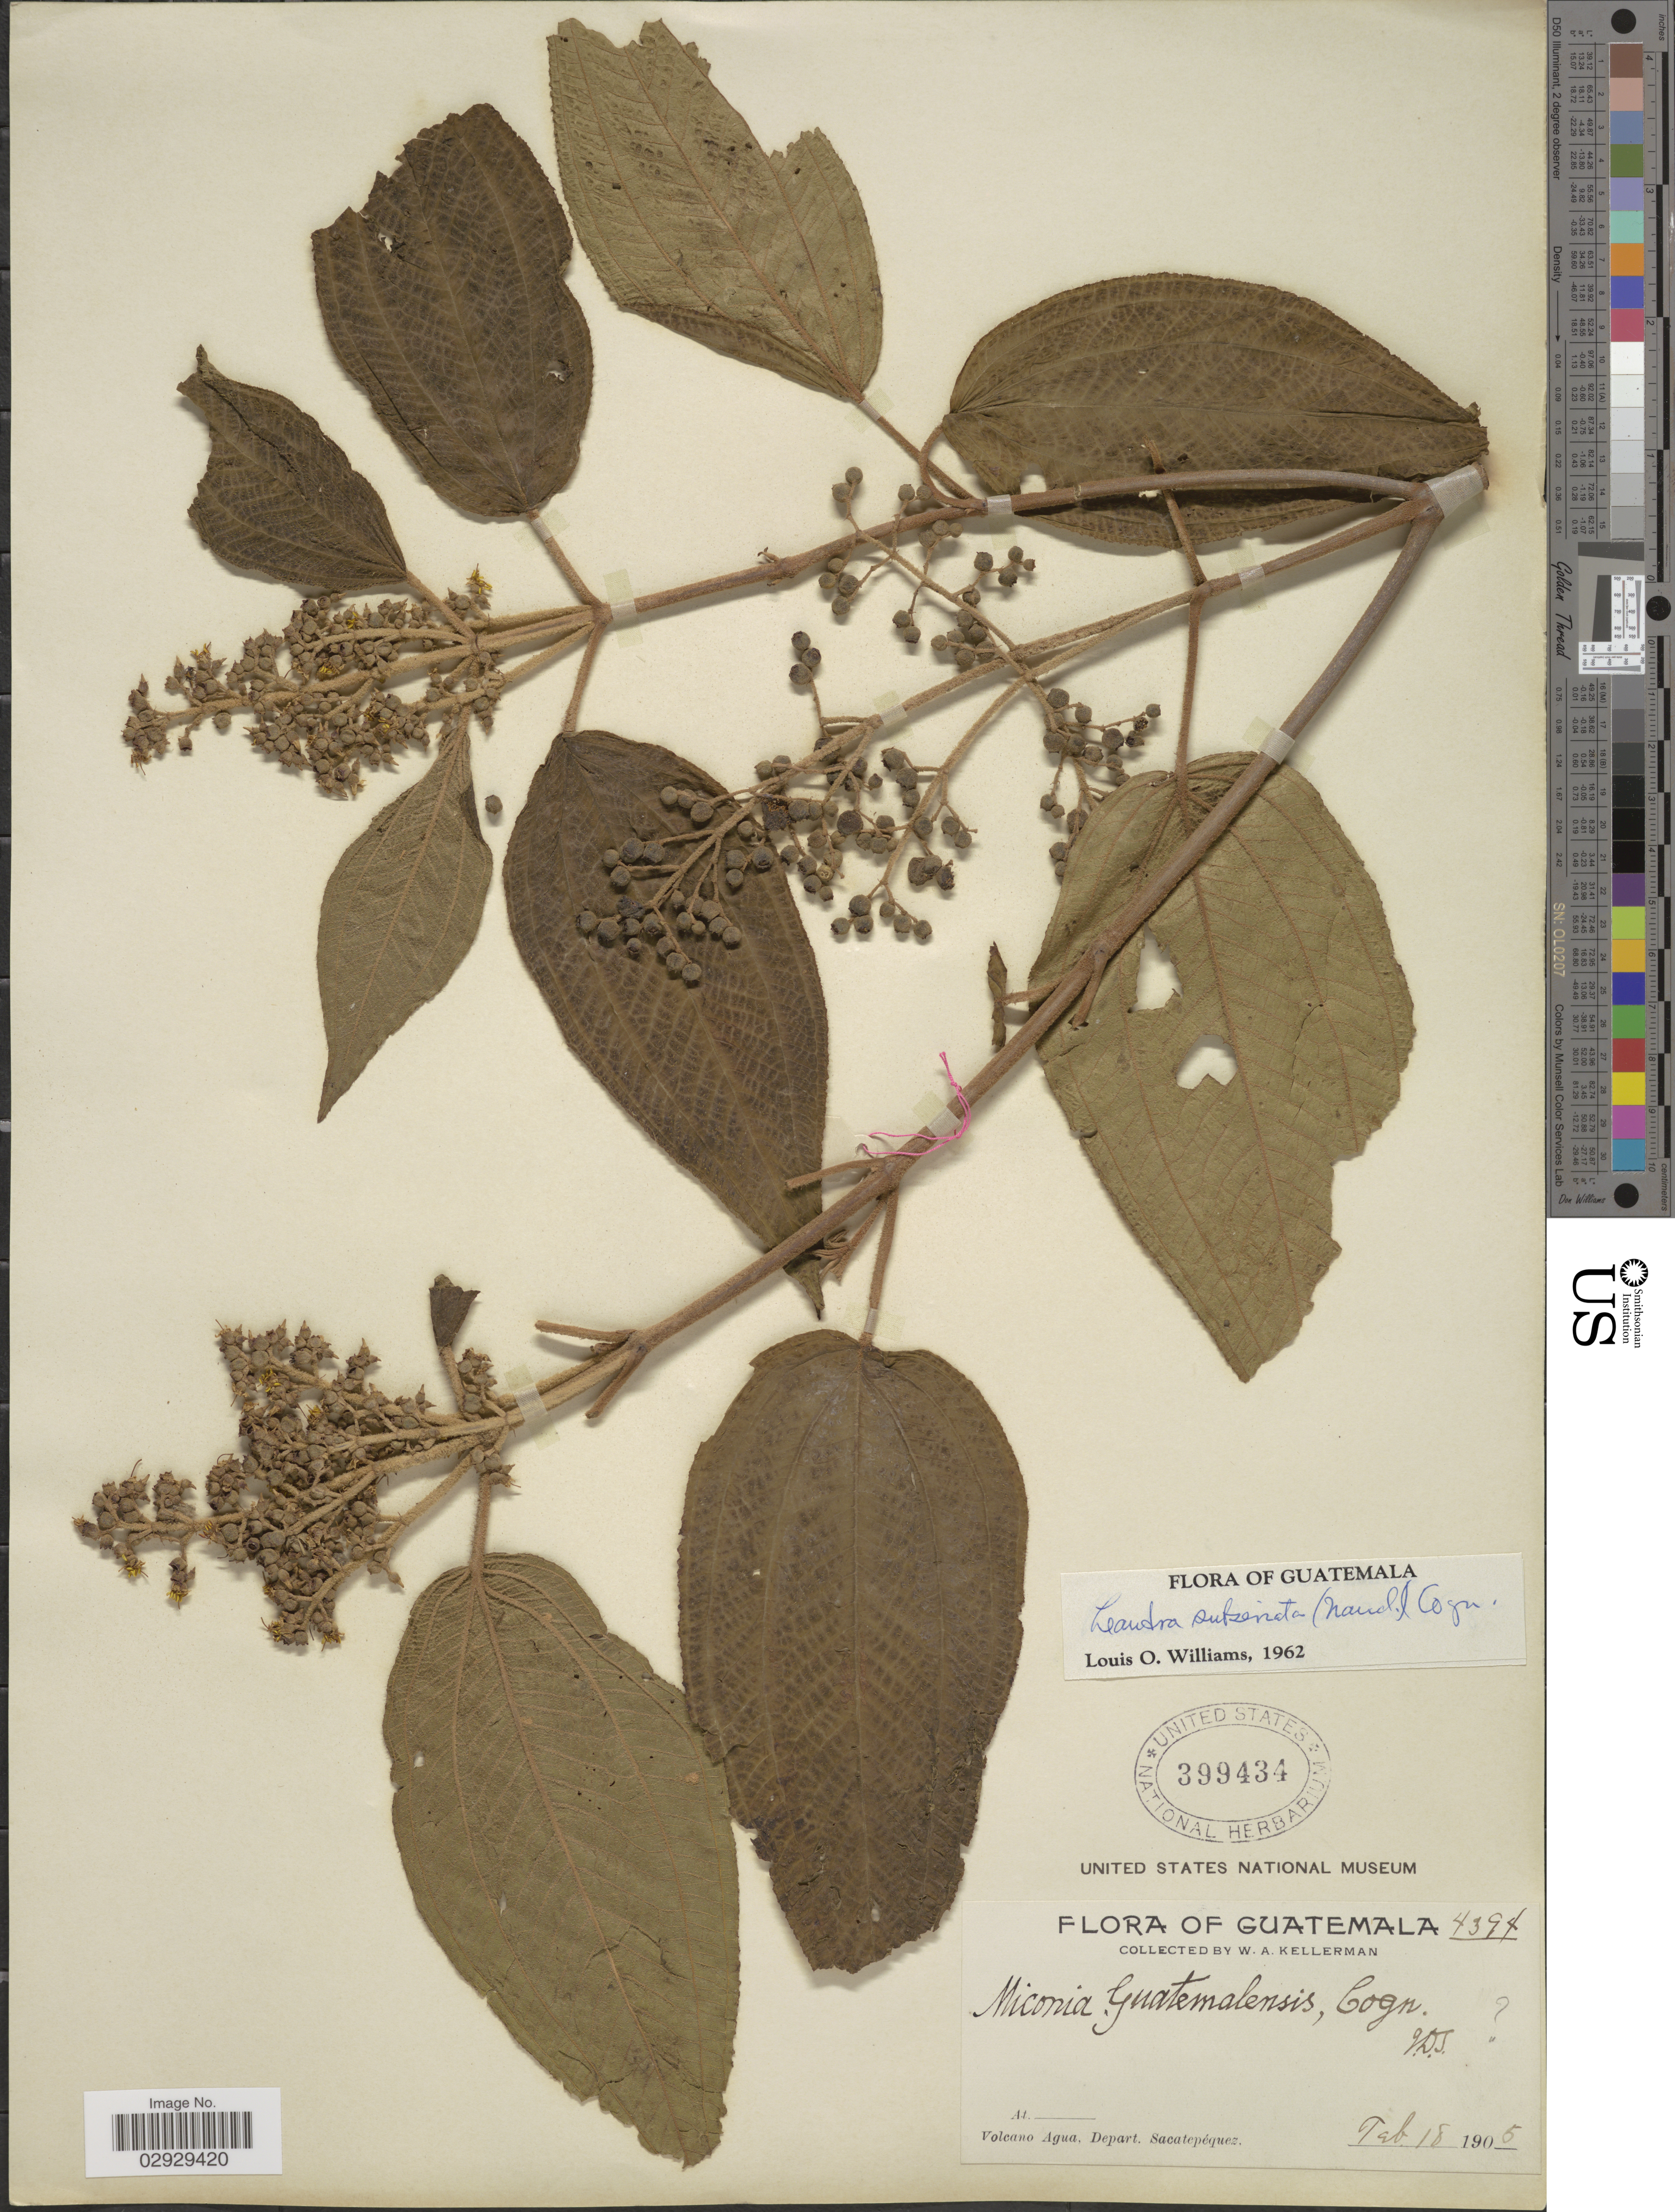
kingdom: Plantae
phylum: Tracheophyta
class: Magnoliopsida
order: Myrtales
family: Melastomataceae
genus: Leandra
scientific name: Leandra subseriata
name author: (Naudin) Cogn.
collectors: W. Kellerman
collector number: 4394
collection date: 1905-02-18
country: Guatemala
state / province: Sacatepéquez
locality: Volcano Agua, Depart. Sacatepéquez.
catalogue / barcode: US 399434